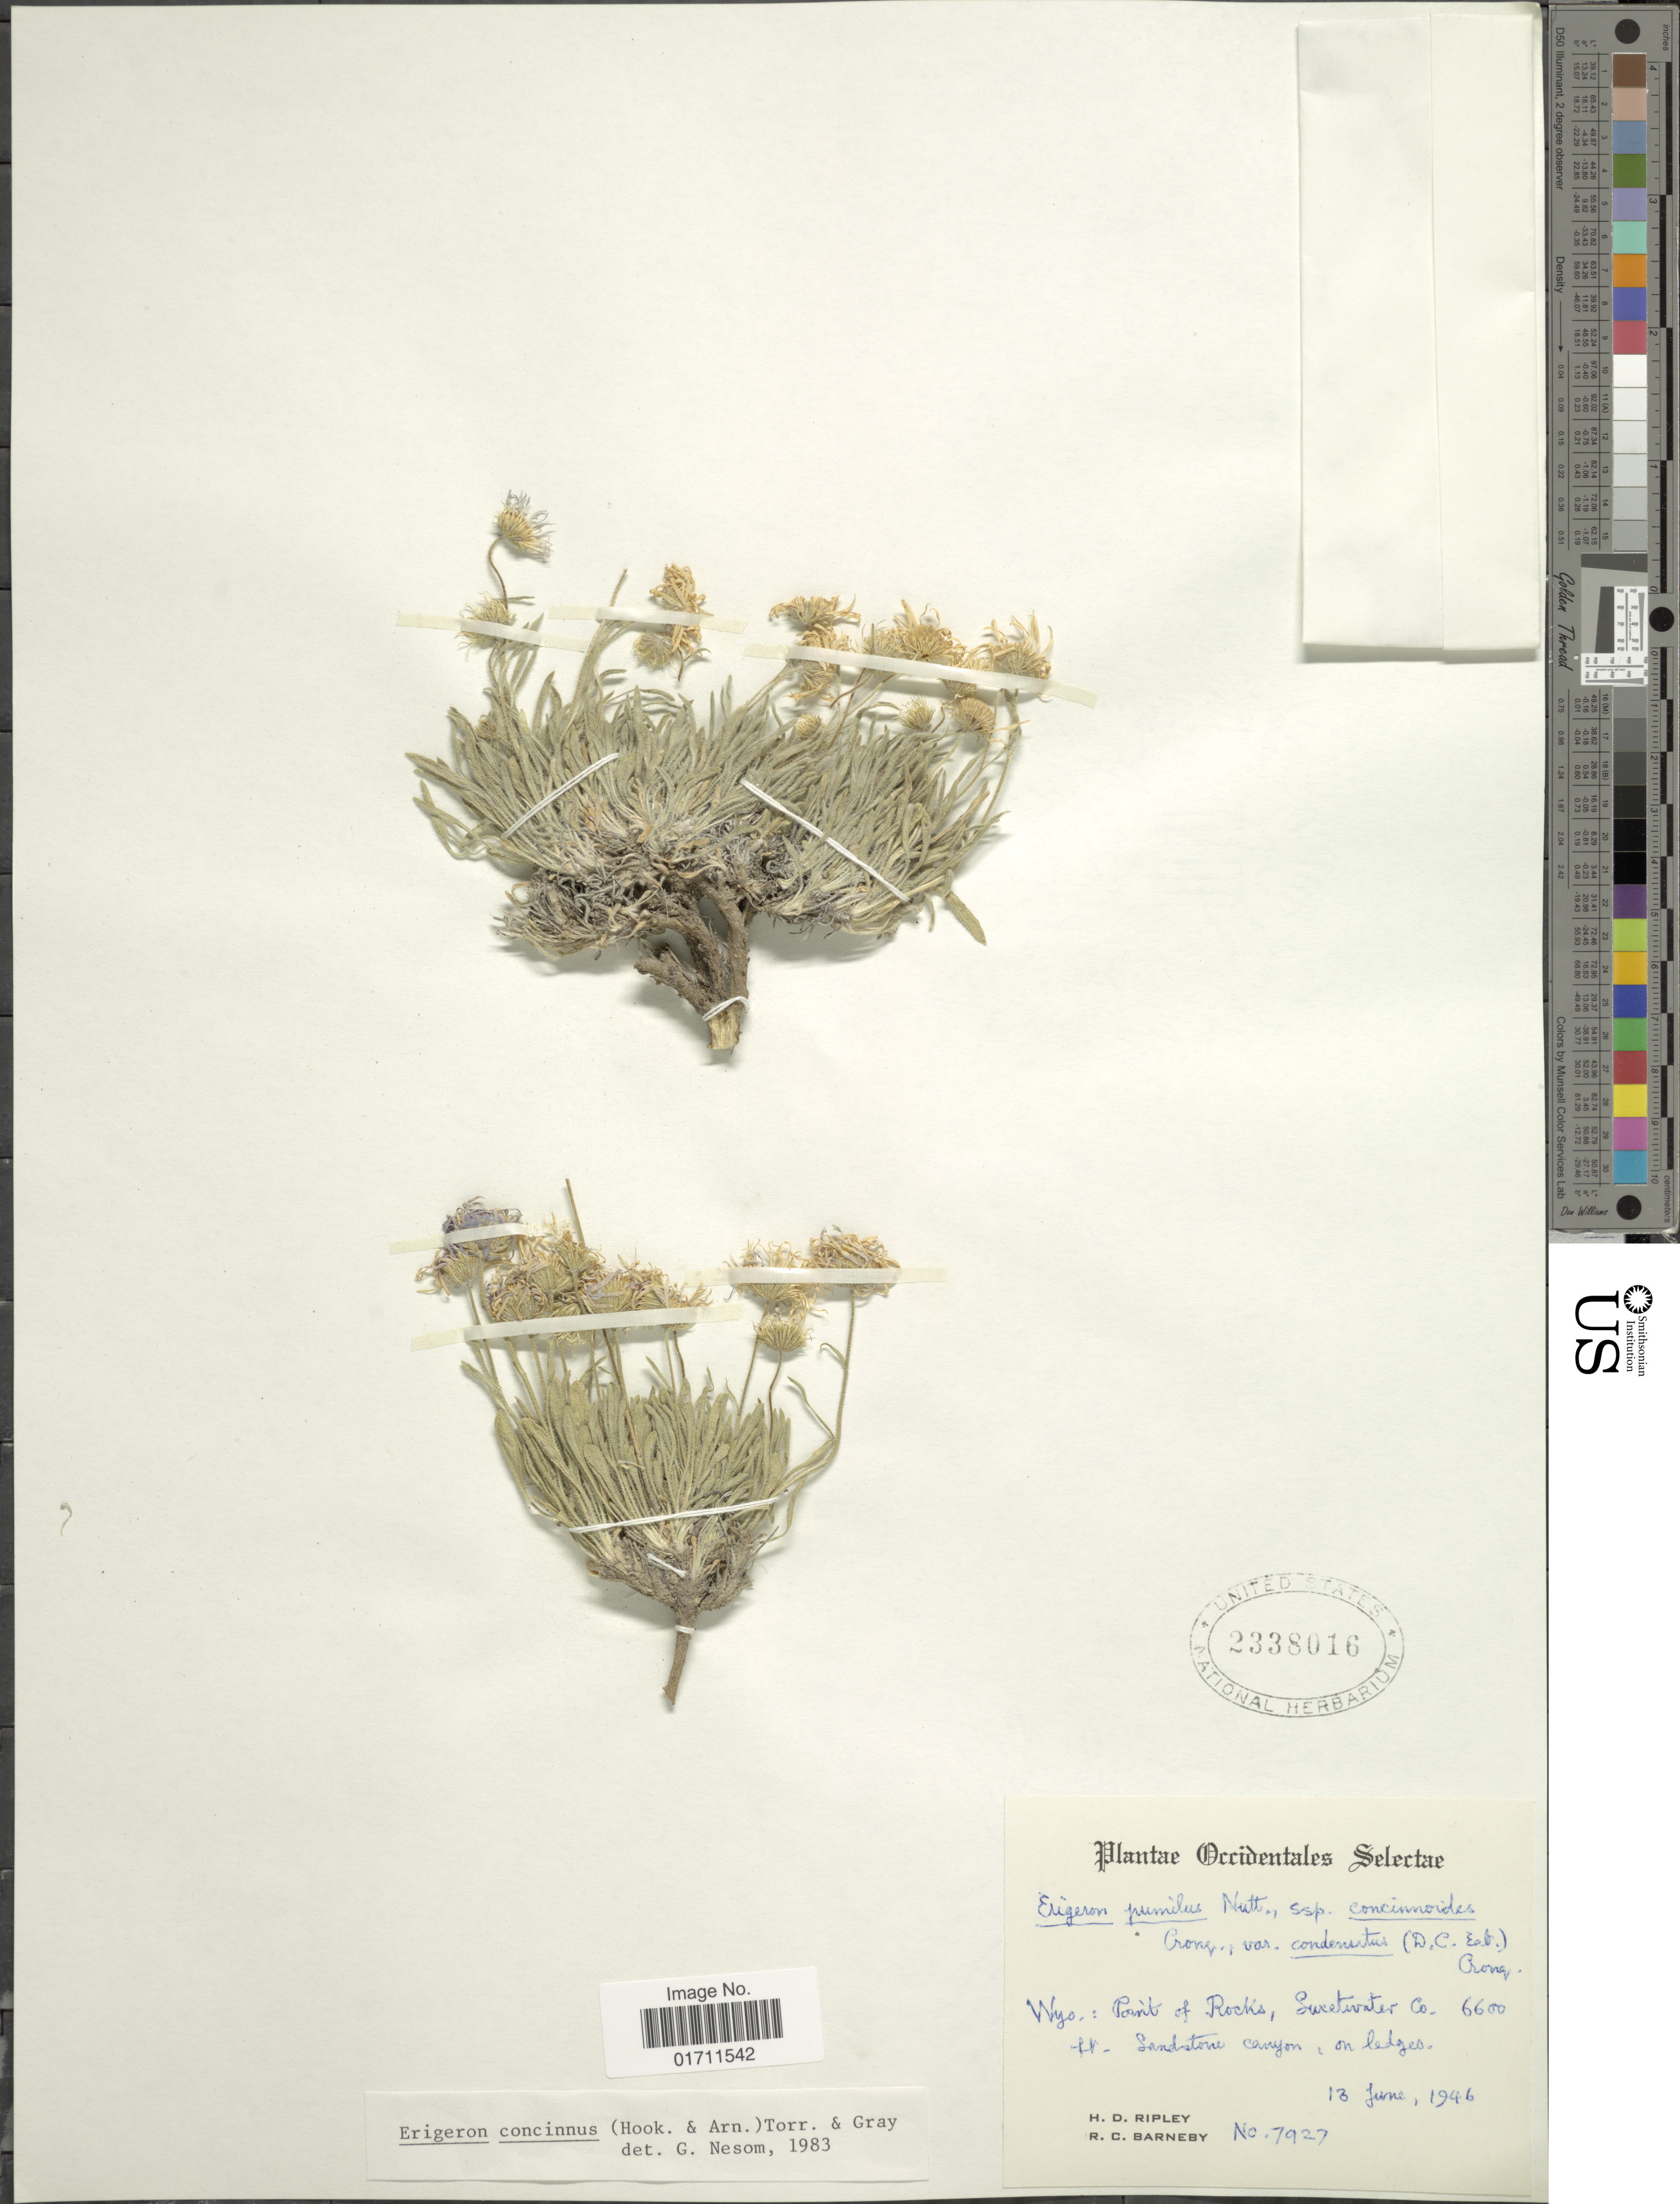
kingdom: Plantae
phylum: Tracheophyta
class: Magnoliopsida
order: Asterales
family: Asteraceae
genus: Erigeron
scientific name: Erigeron concinnus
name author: (Hook. & Arn.) Torr. & A. Gray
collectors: H. Ripley & R. C. Barneby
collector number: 7927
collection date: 1946-06-13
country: United States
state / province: Wyoming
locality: Occidentales Selectae, Wyo.: Point of Rocks, Luxewater Co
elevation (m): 2012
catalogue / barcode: US 2338016